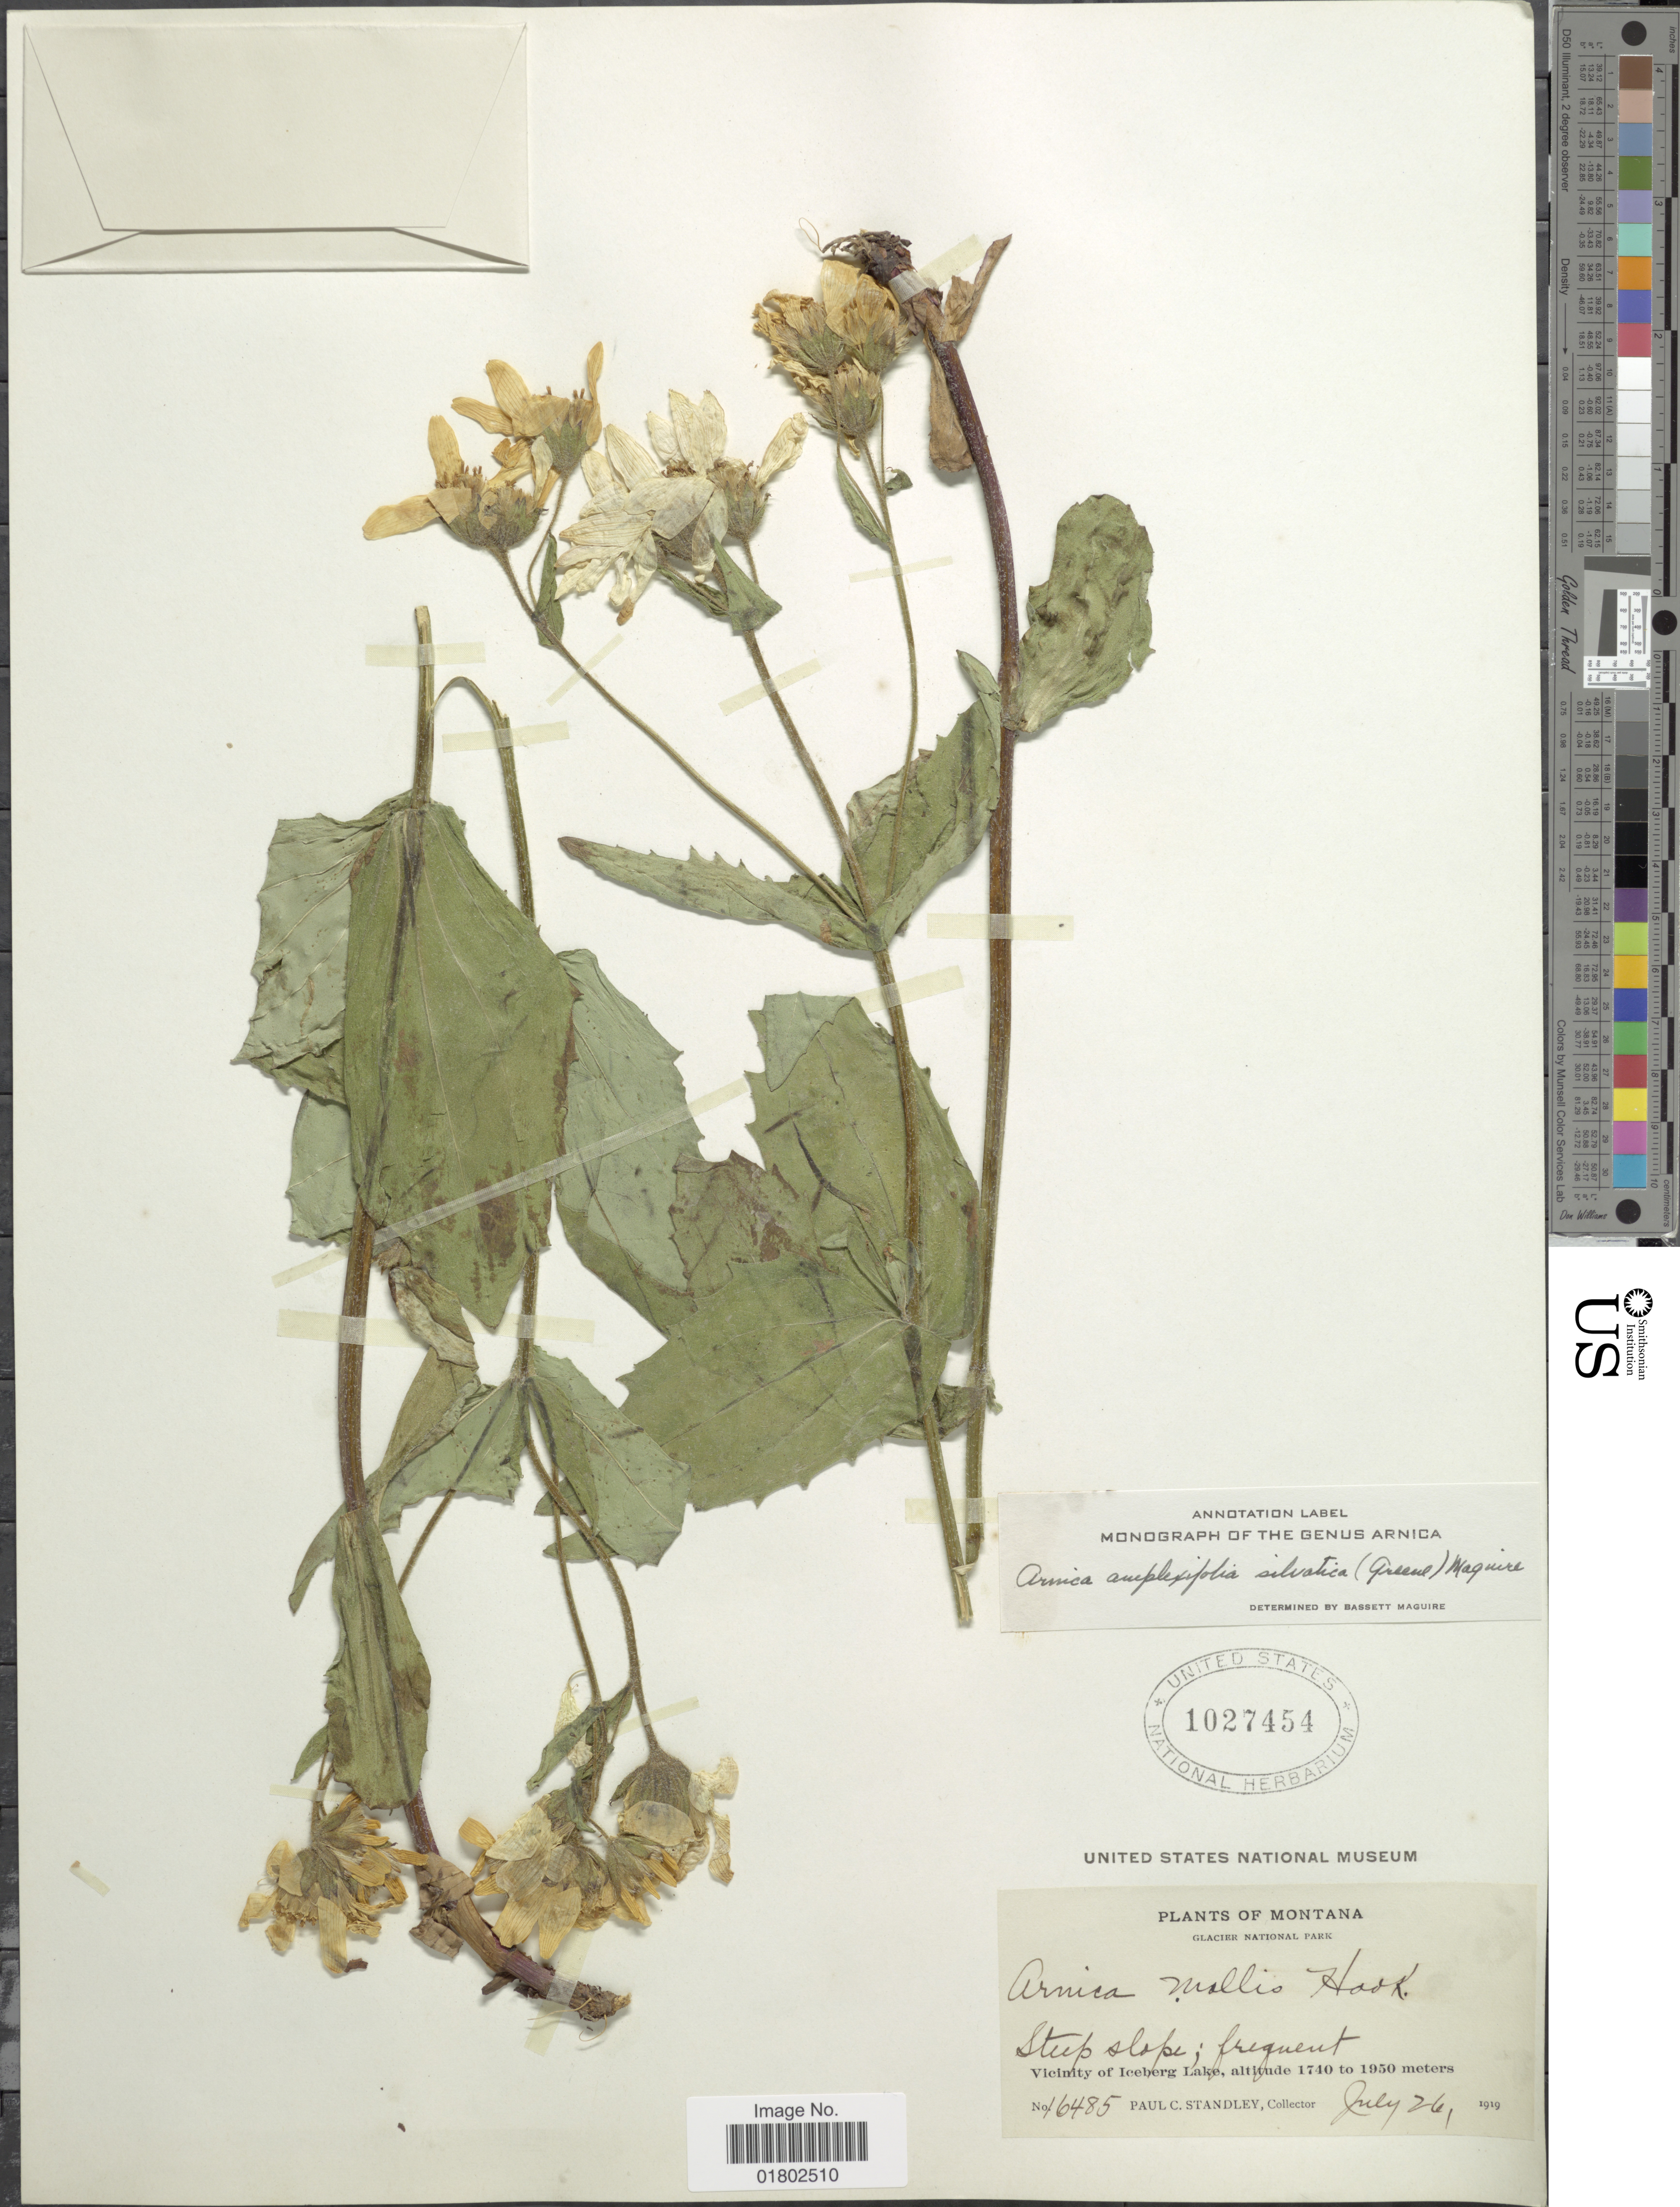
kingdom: Plantae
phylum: Tracheophyta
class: Magnoliopsida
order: Asterales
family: Asteraceae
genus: Arnica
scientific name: Arnica amplexifolia subsp. genuina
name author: Maguire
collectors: P. C. Standley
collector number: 16485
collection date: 1919-07-26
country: United States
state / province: Montana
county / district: Glacier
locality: Glacier National Park, Vicinity of Iceberg Lake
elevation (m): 1740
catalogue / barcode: US 1027454